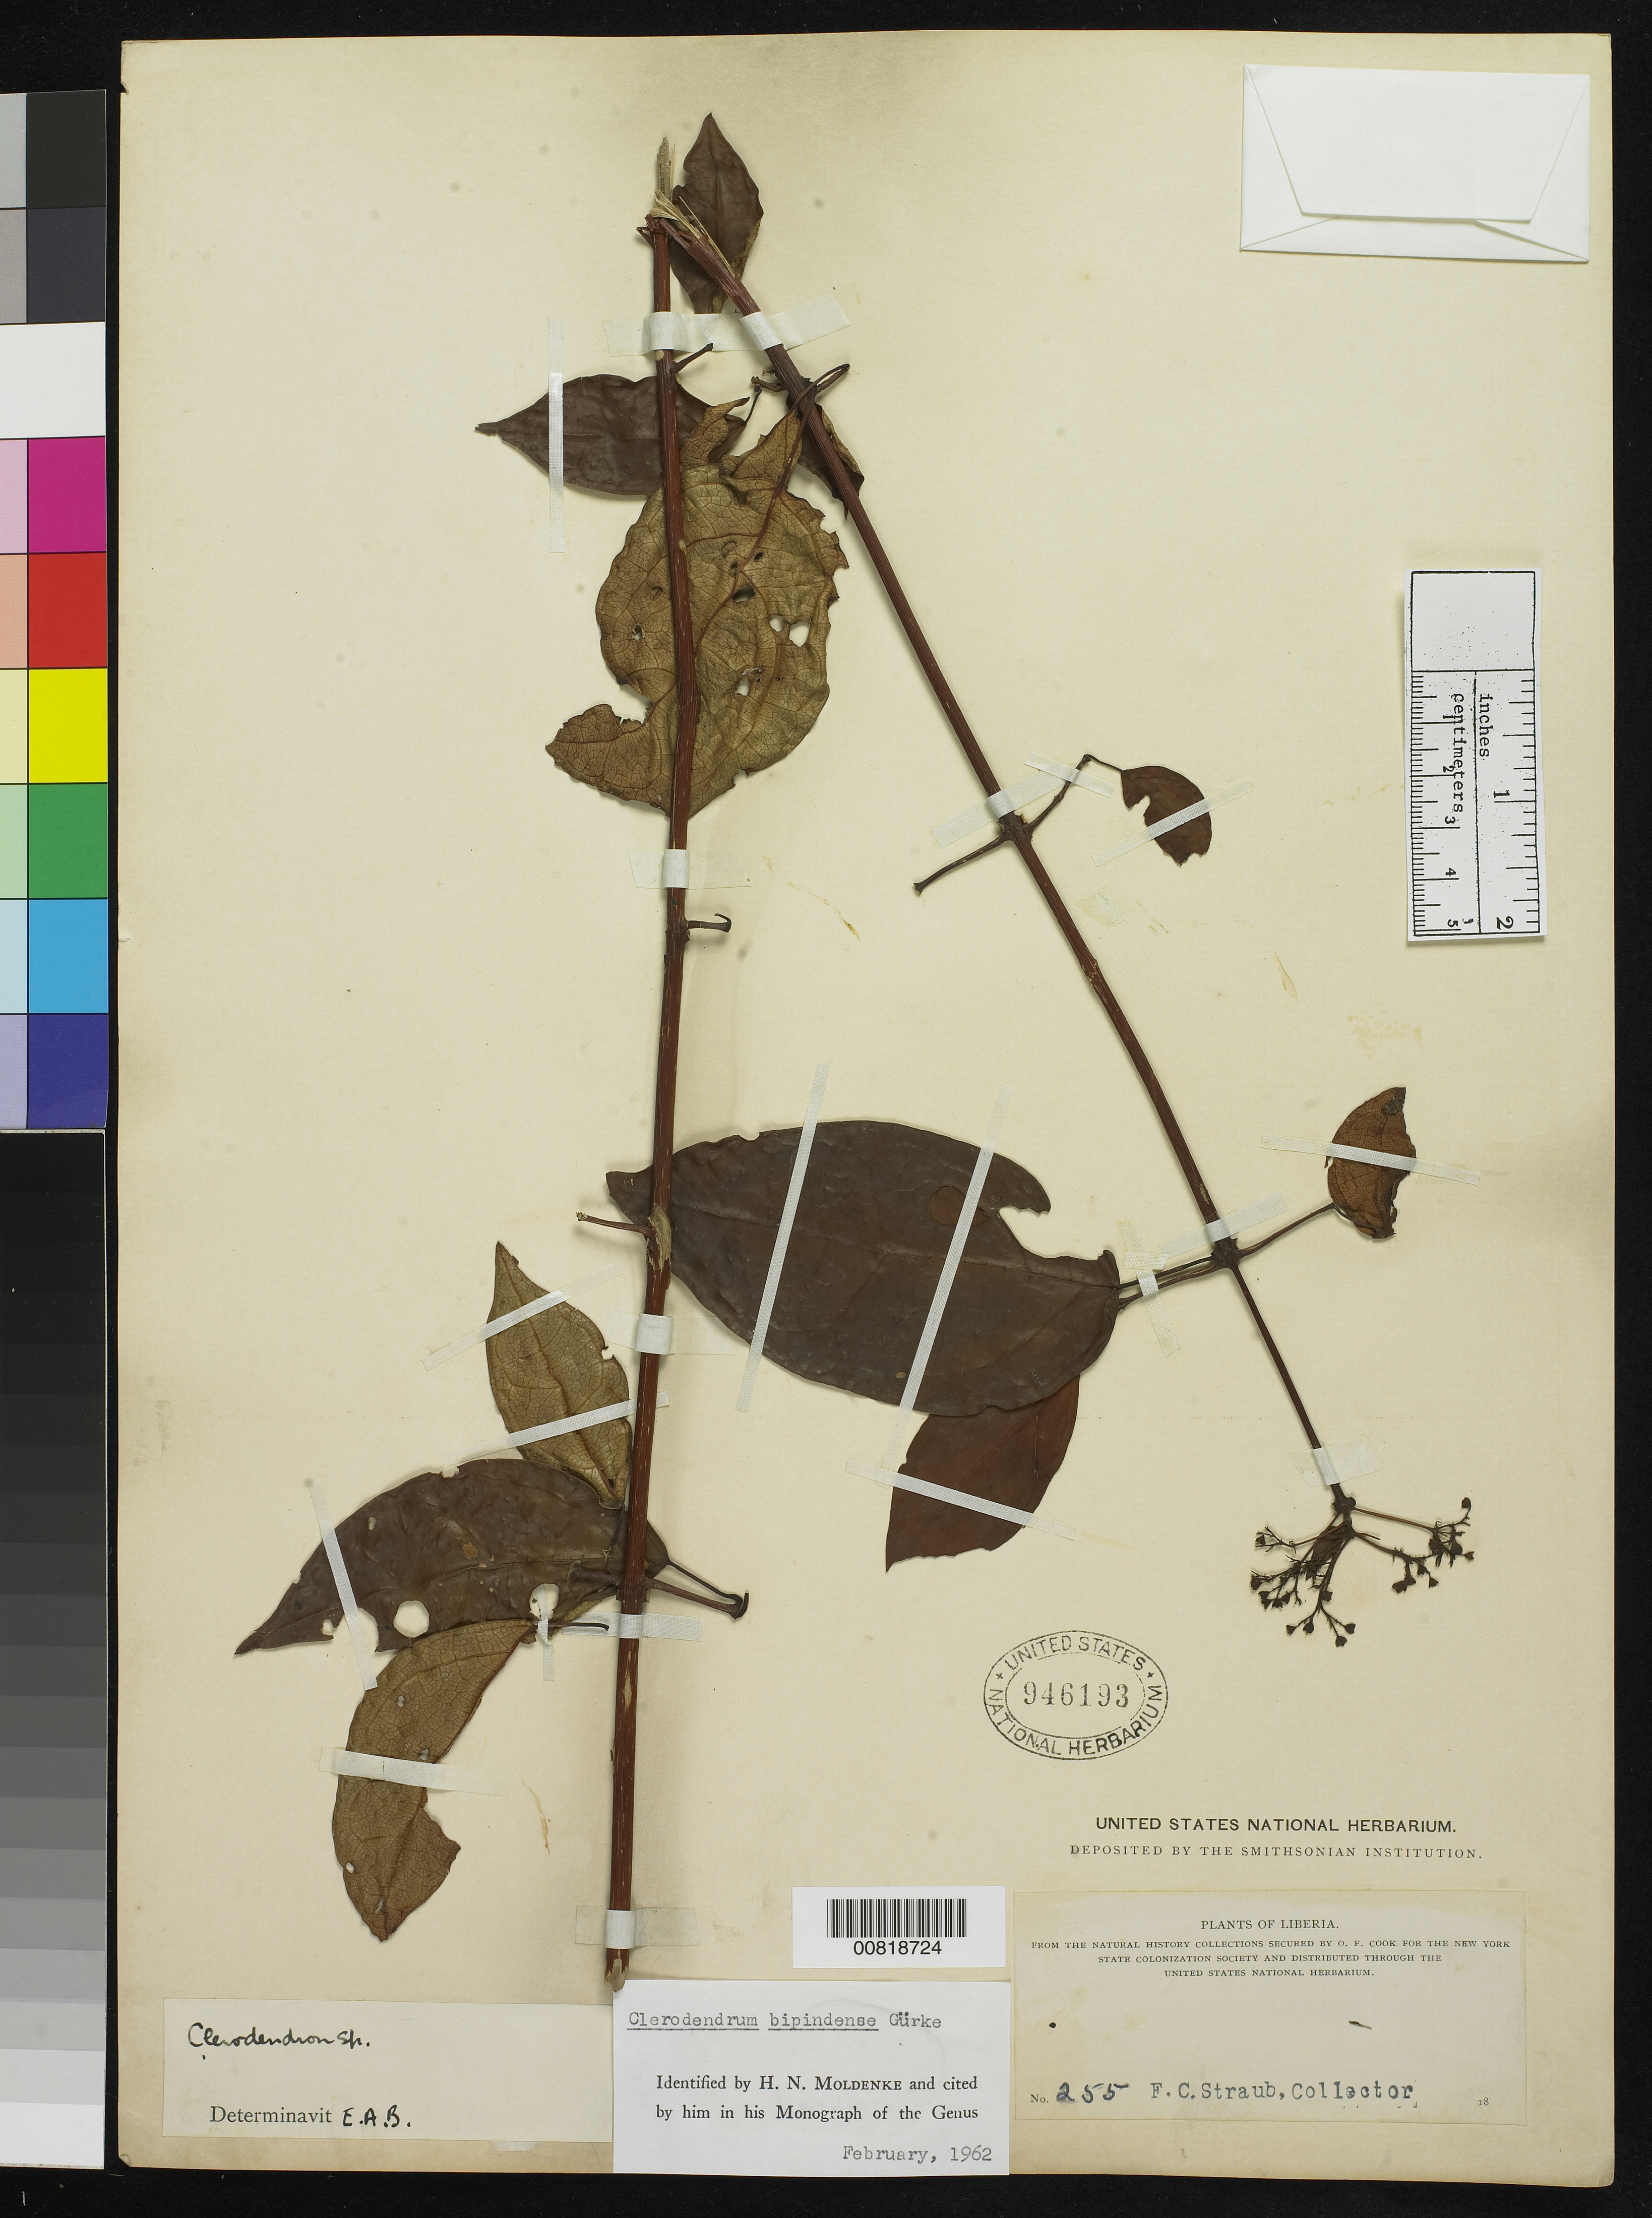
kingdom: Plantae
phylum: Tracheophyta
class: Magnoliopsida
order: Lamiales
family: Lamiaceae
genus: Clerodendrum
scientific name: Clerodendrum bipindense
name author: Gürke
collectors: F. Straub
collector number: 255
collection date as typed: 18--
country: Liberia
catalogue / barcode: US 946193